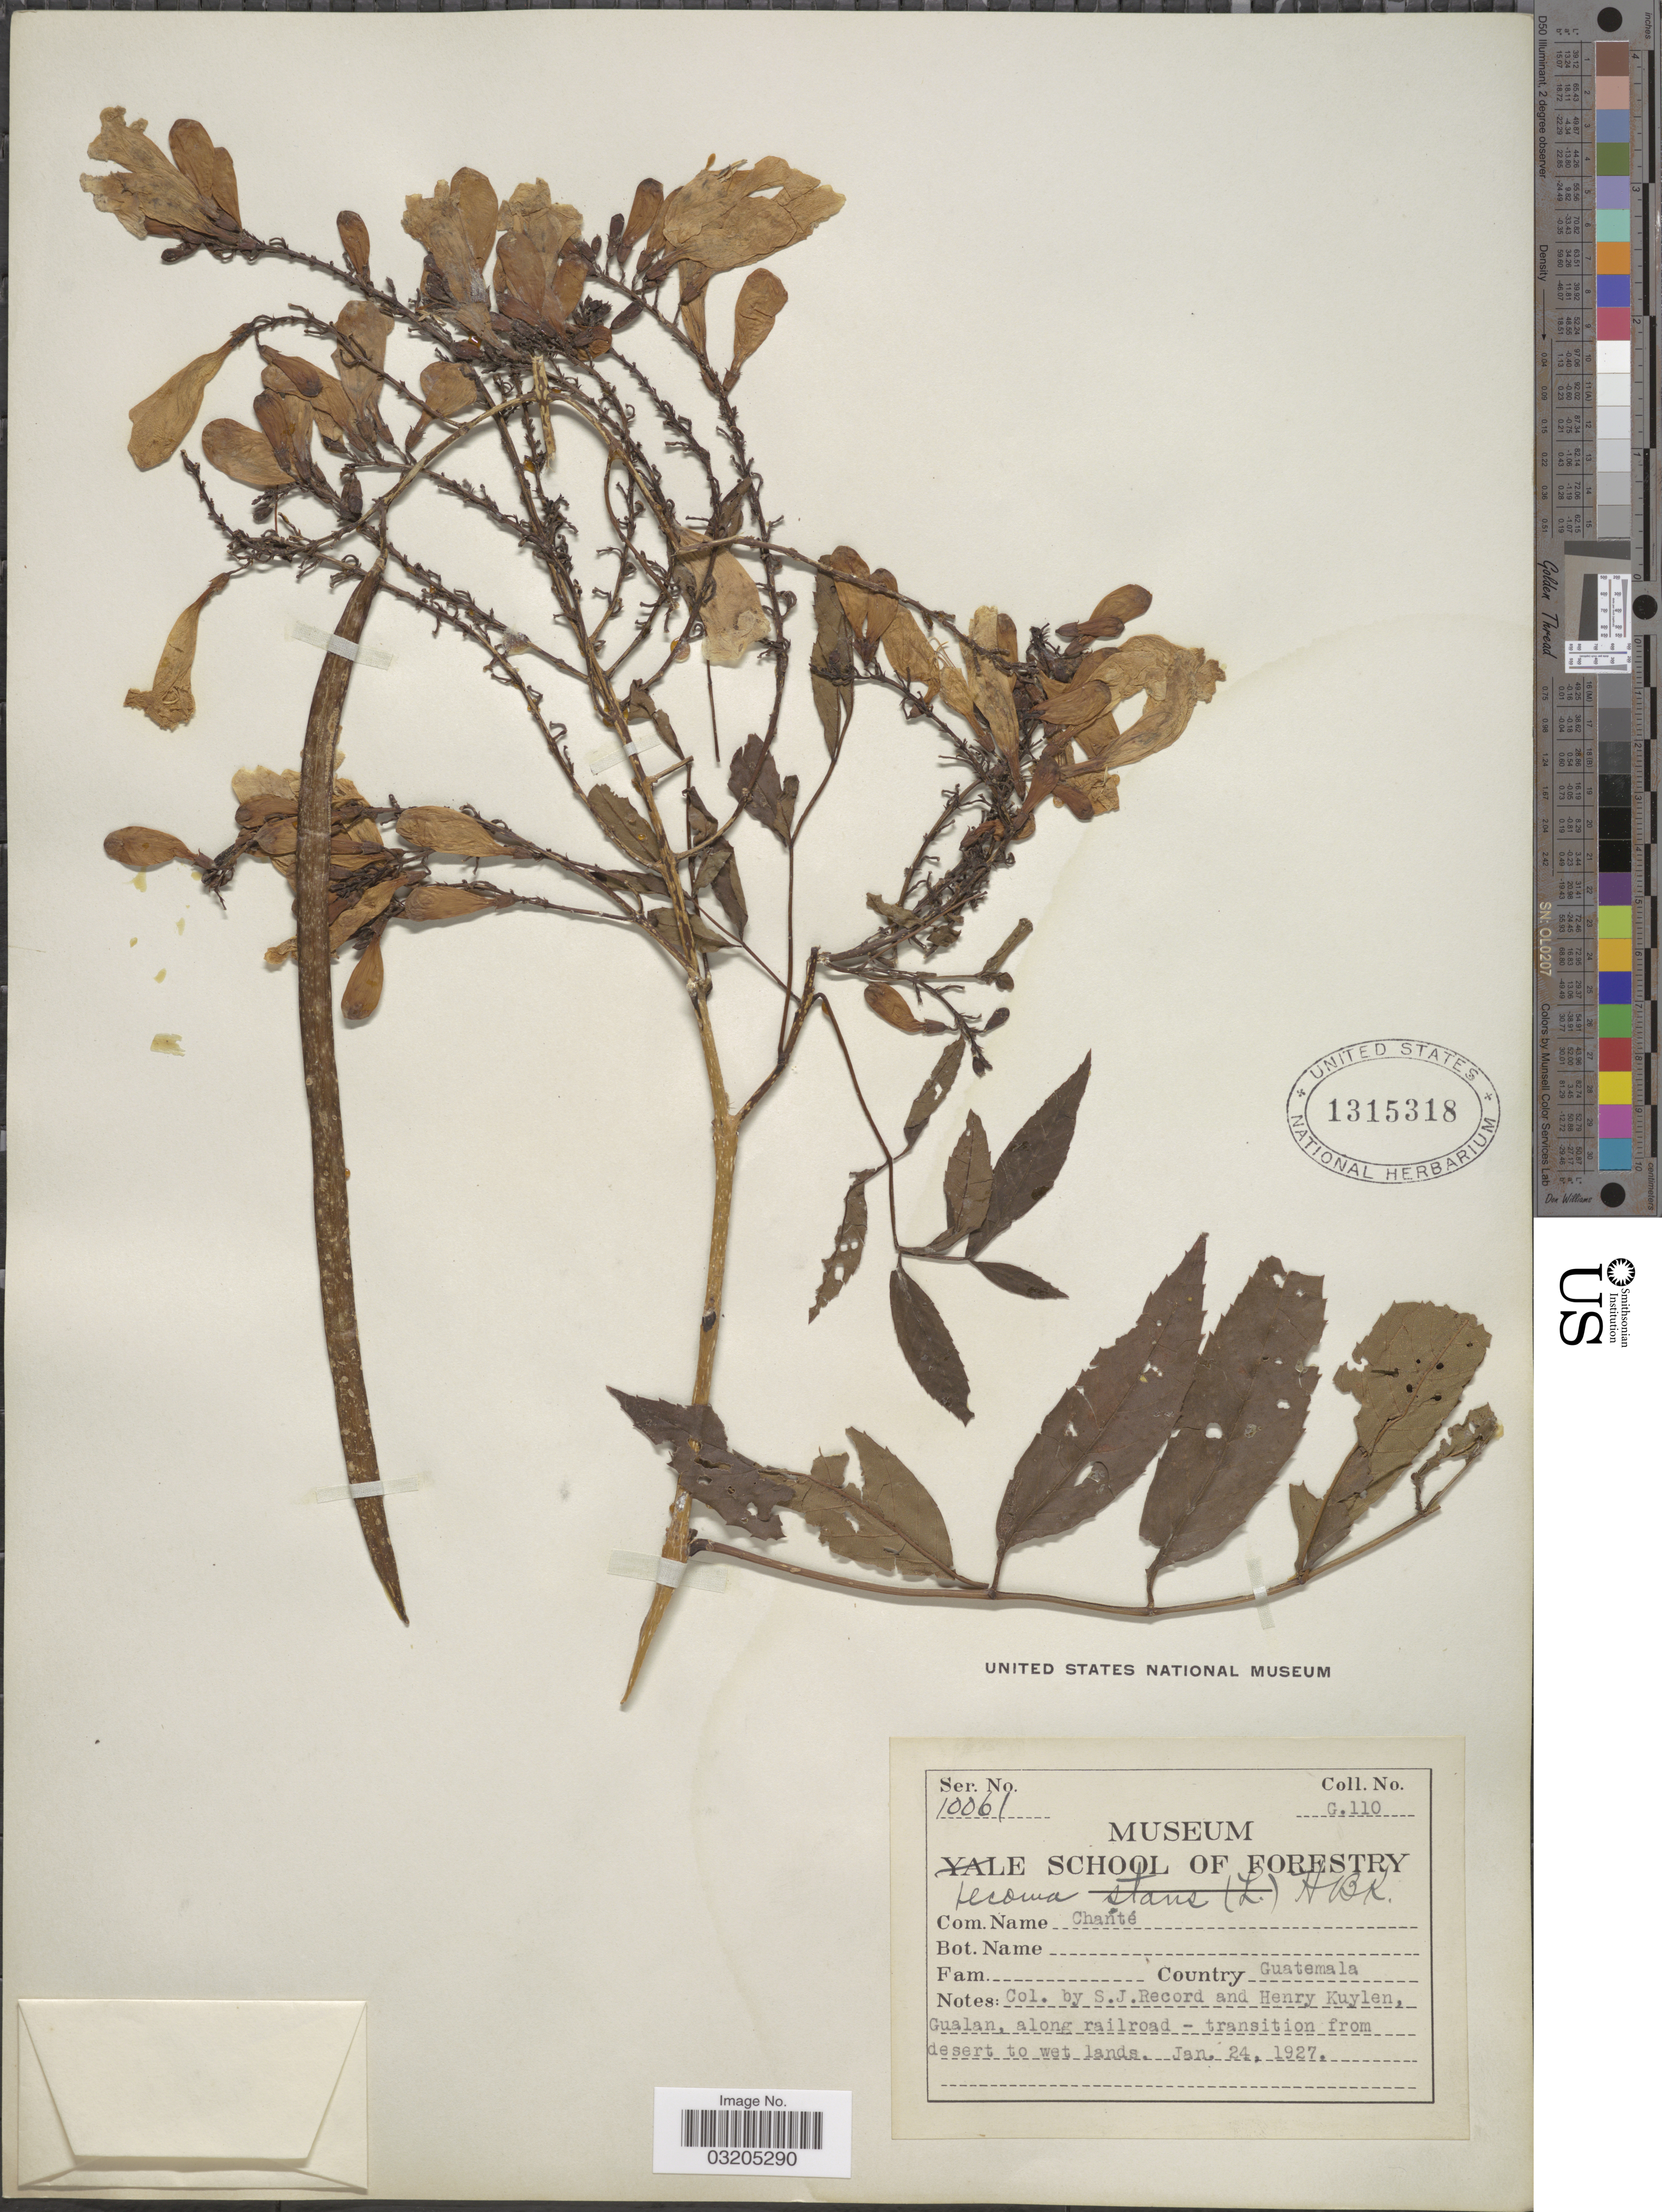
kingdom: Plantae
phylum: Tracheophyta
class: Magnoliopsida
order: Lamiales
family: Bignoniaceae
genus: Tecoma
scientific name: Tecoma stans var. stans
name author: (L.) Juss. ex Kunth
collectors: S. J. Record & H. Kuylen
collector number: G.110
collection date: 1927-01-24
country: Guatemala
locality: Gualan, along railroad.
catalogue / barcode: US 1315318